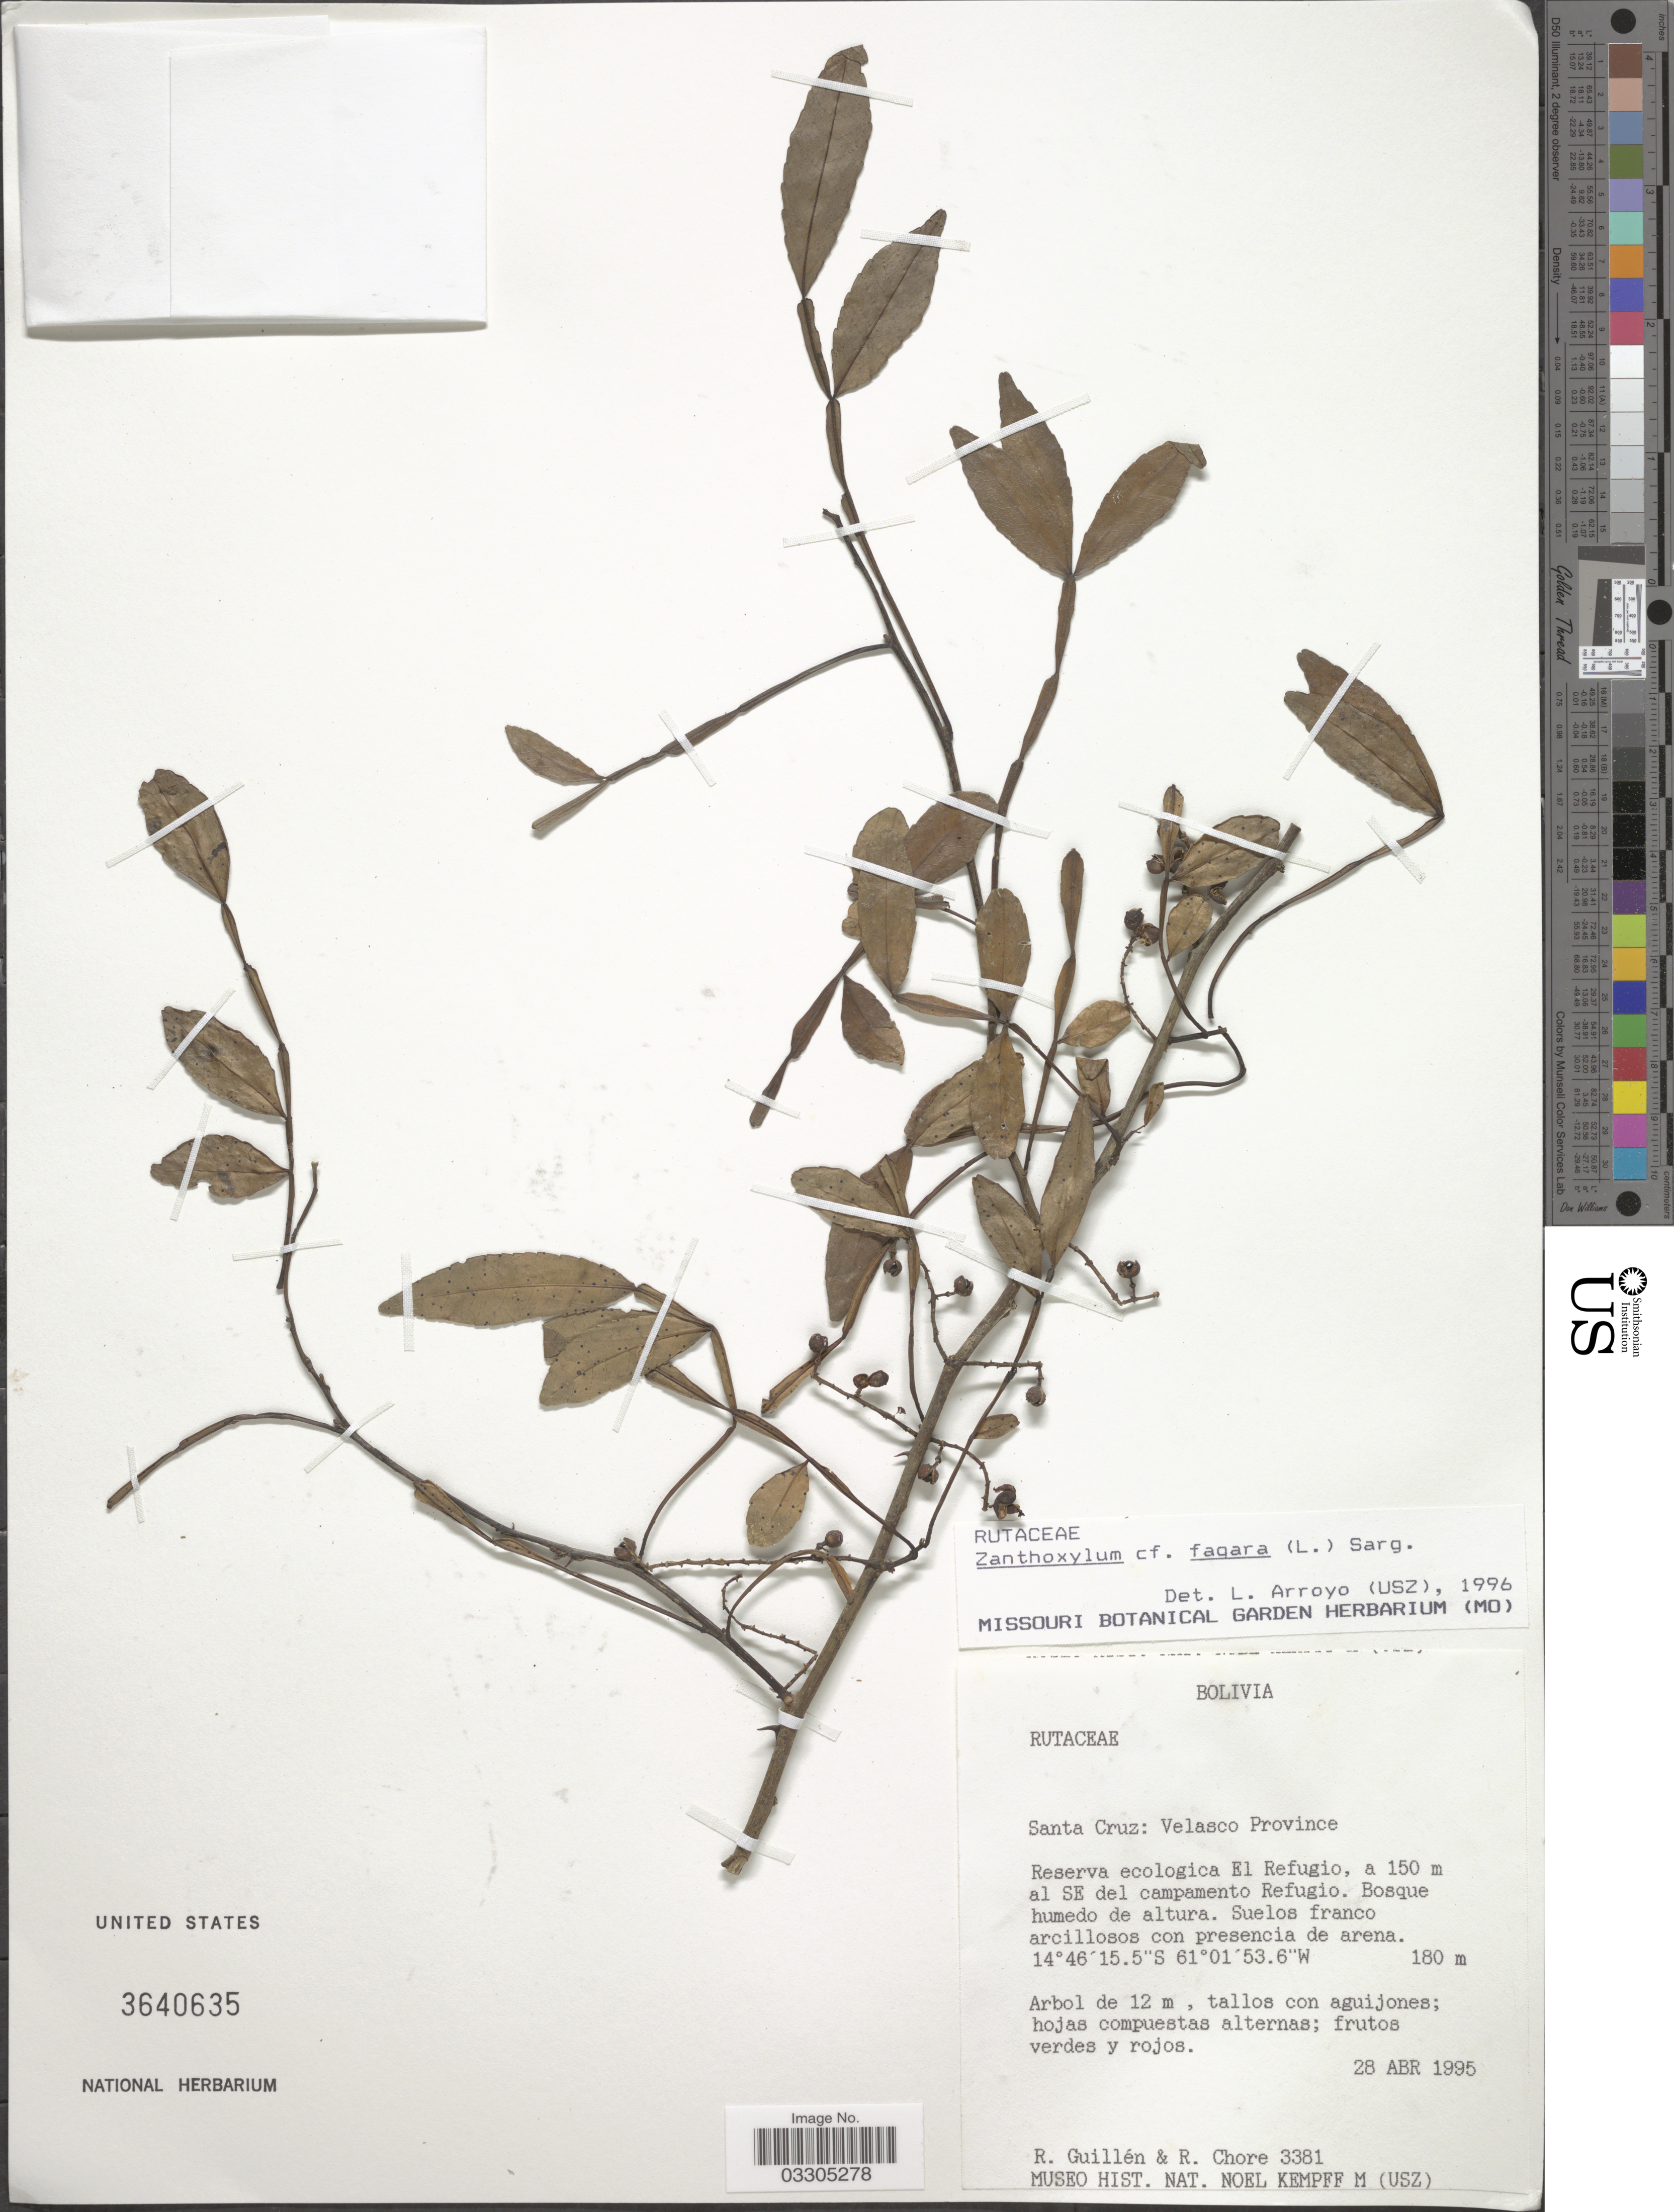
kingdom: Plantae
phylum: Tracheophyta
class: Magnoliopsida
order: Sapindales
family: Rutaceae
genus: Zanthoxylum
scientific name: Zanthoxylum fagara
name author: (L.) Sarg.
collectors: R. Guillen & R. Choré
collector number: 3381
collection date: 1995-04-28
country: Bolivia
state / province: Santa Cruz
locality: Santa Cruz: Velasco Province. Reserva ecologica El Refugio, a 150 m al SE del campamento Refugio.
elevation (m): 180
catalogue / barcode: US 3640635